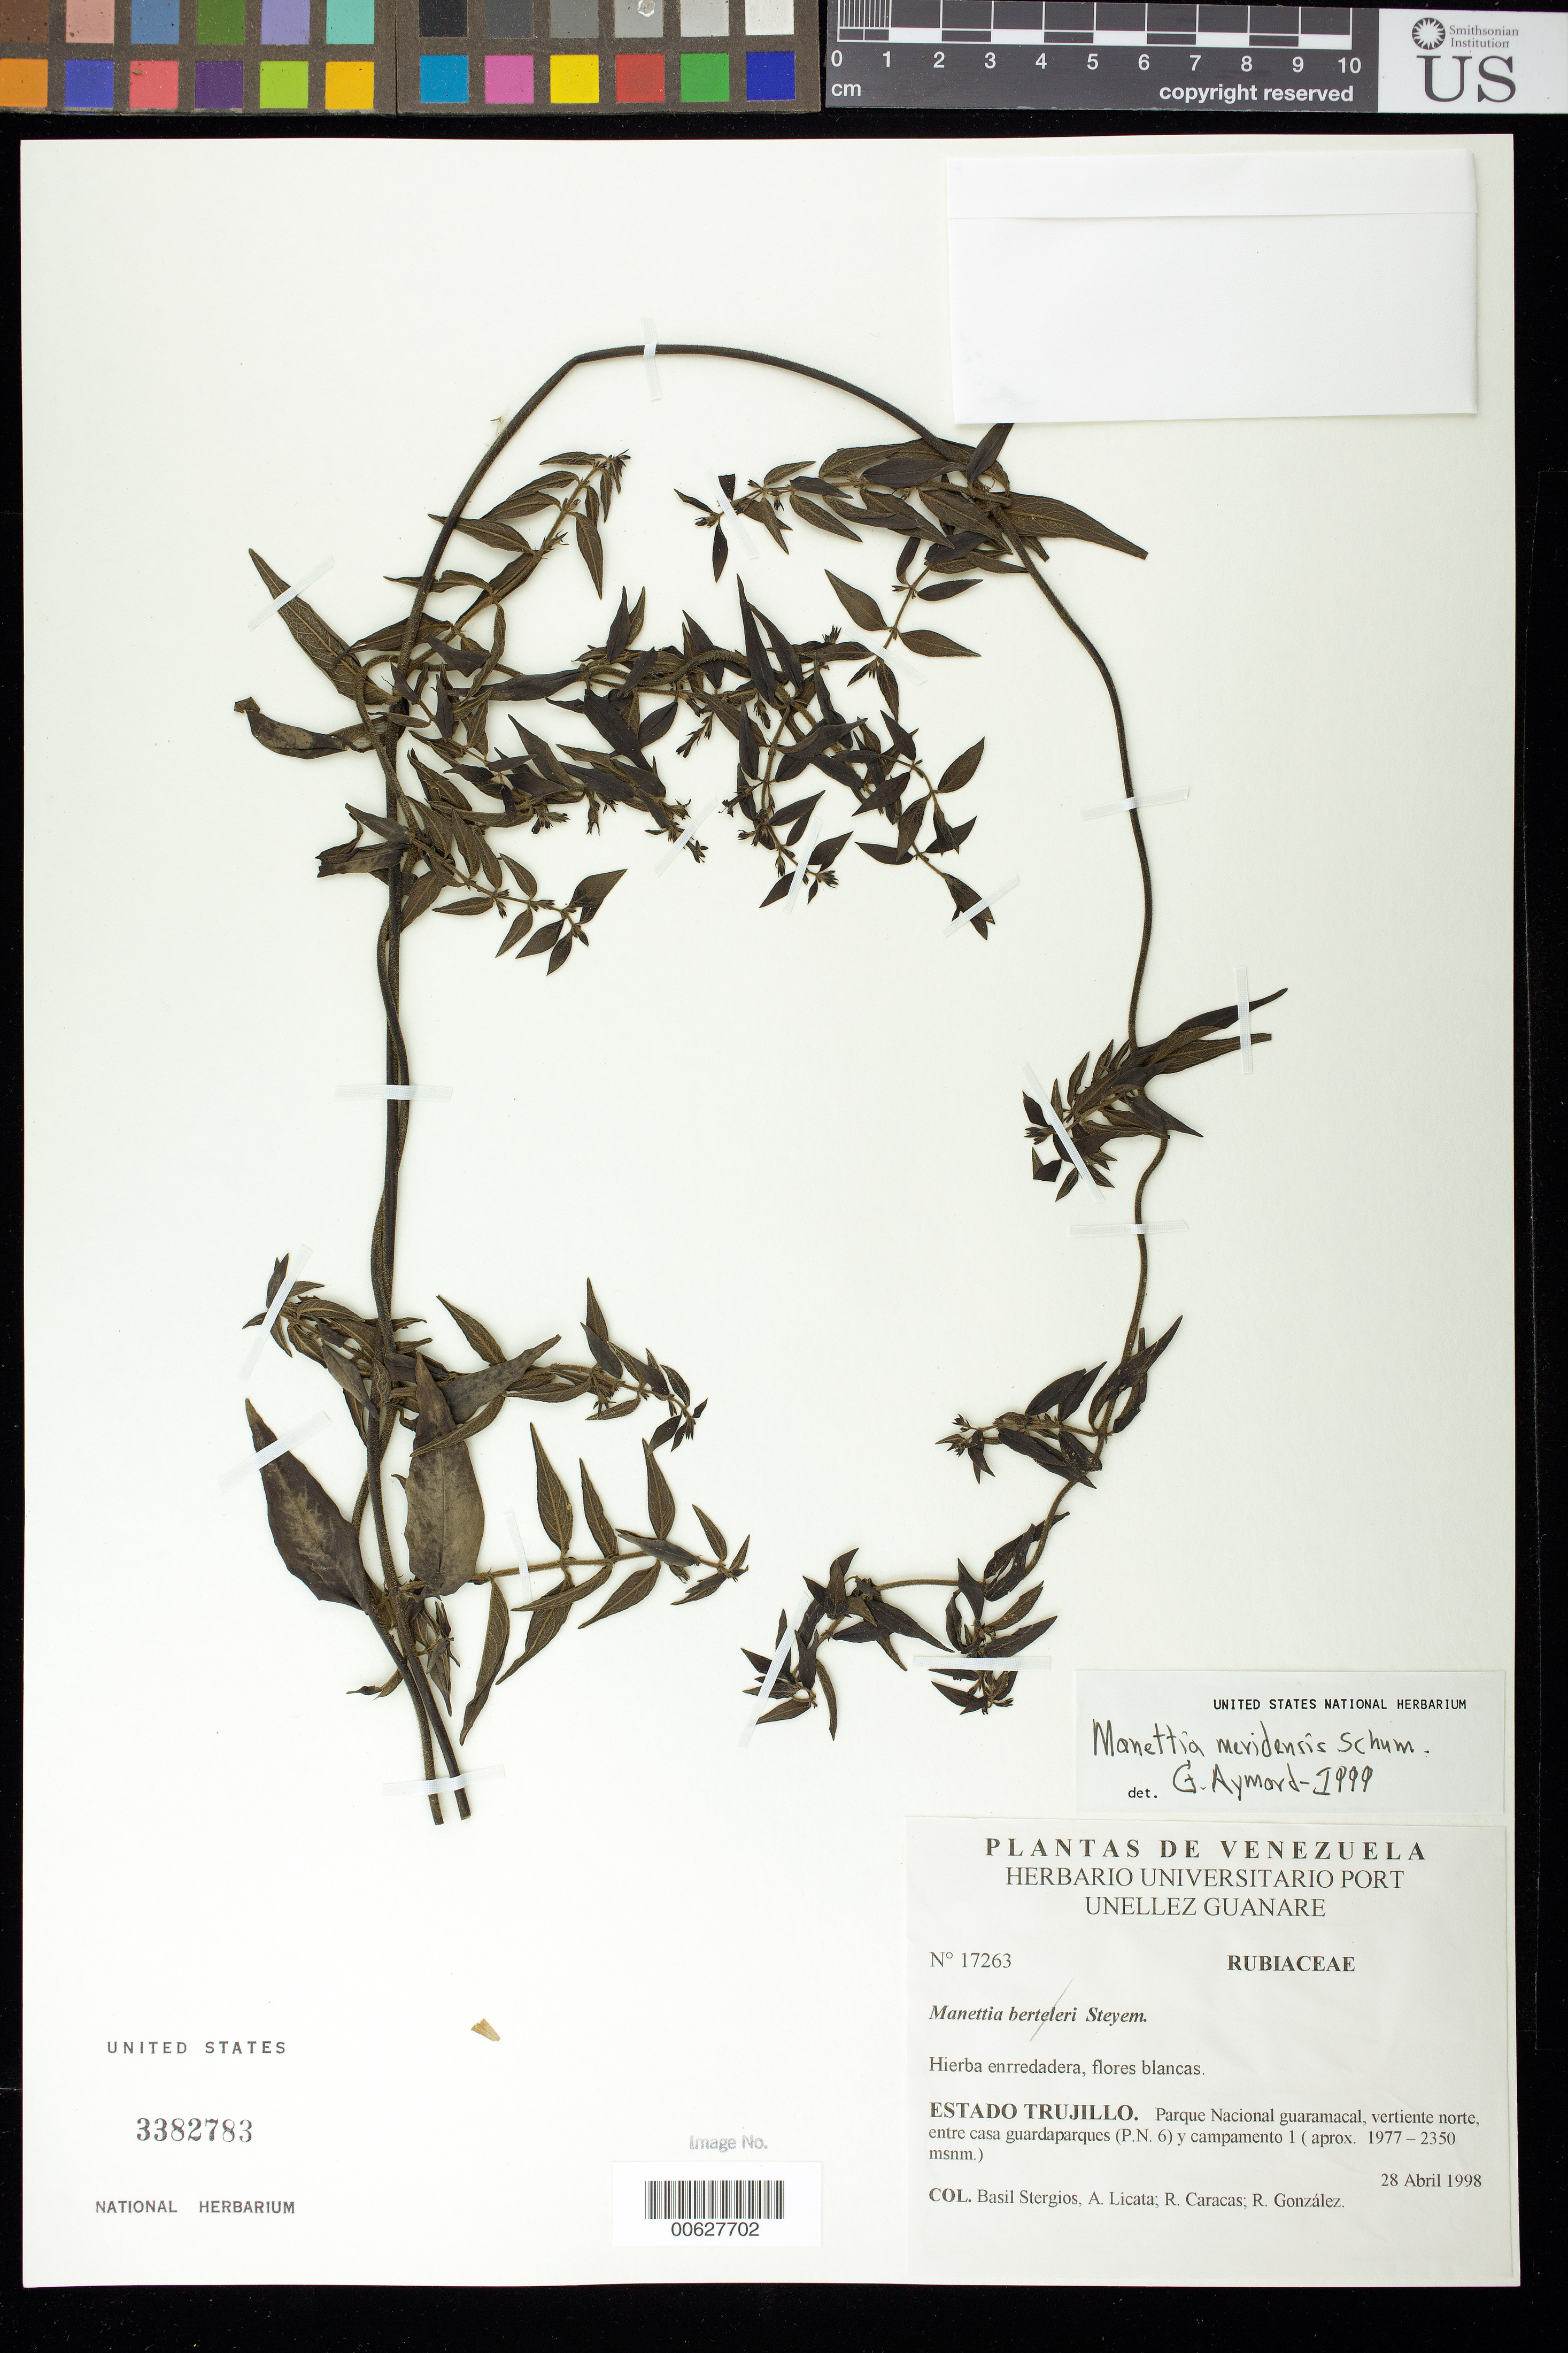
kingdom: Plantae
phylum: Tracheophyta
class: Magnoliopsida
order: Gentianales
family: Rubiaceae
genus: Manettia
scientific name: Manettia meridensis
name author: K. Schum.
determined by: Aymard C., G. A., (PORT), Univ. Nac. Exp. de los Llanos Ezequiel Zamora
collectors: B. G. Stergios, A. Licata, R. Caracas & R. González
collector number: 17263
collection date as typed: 28 Apr 1998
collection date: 1998-04-28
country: Venezuela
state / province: Trujillo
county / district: Boconó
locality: Parque Nacional Guaramacal, vertiente N, entre casa guardaparques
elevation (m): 1977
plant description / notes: PORT, US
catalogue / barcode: US 3382783